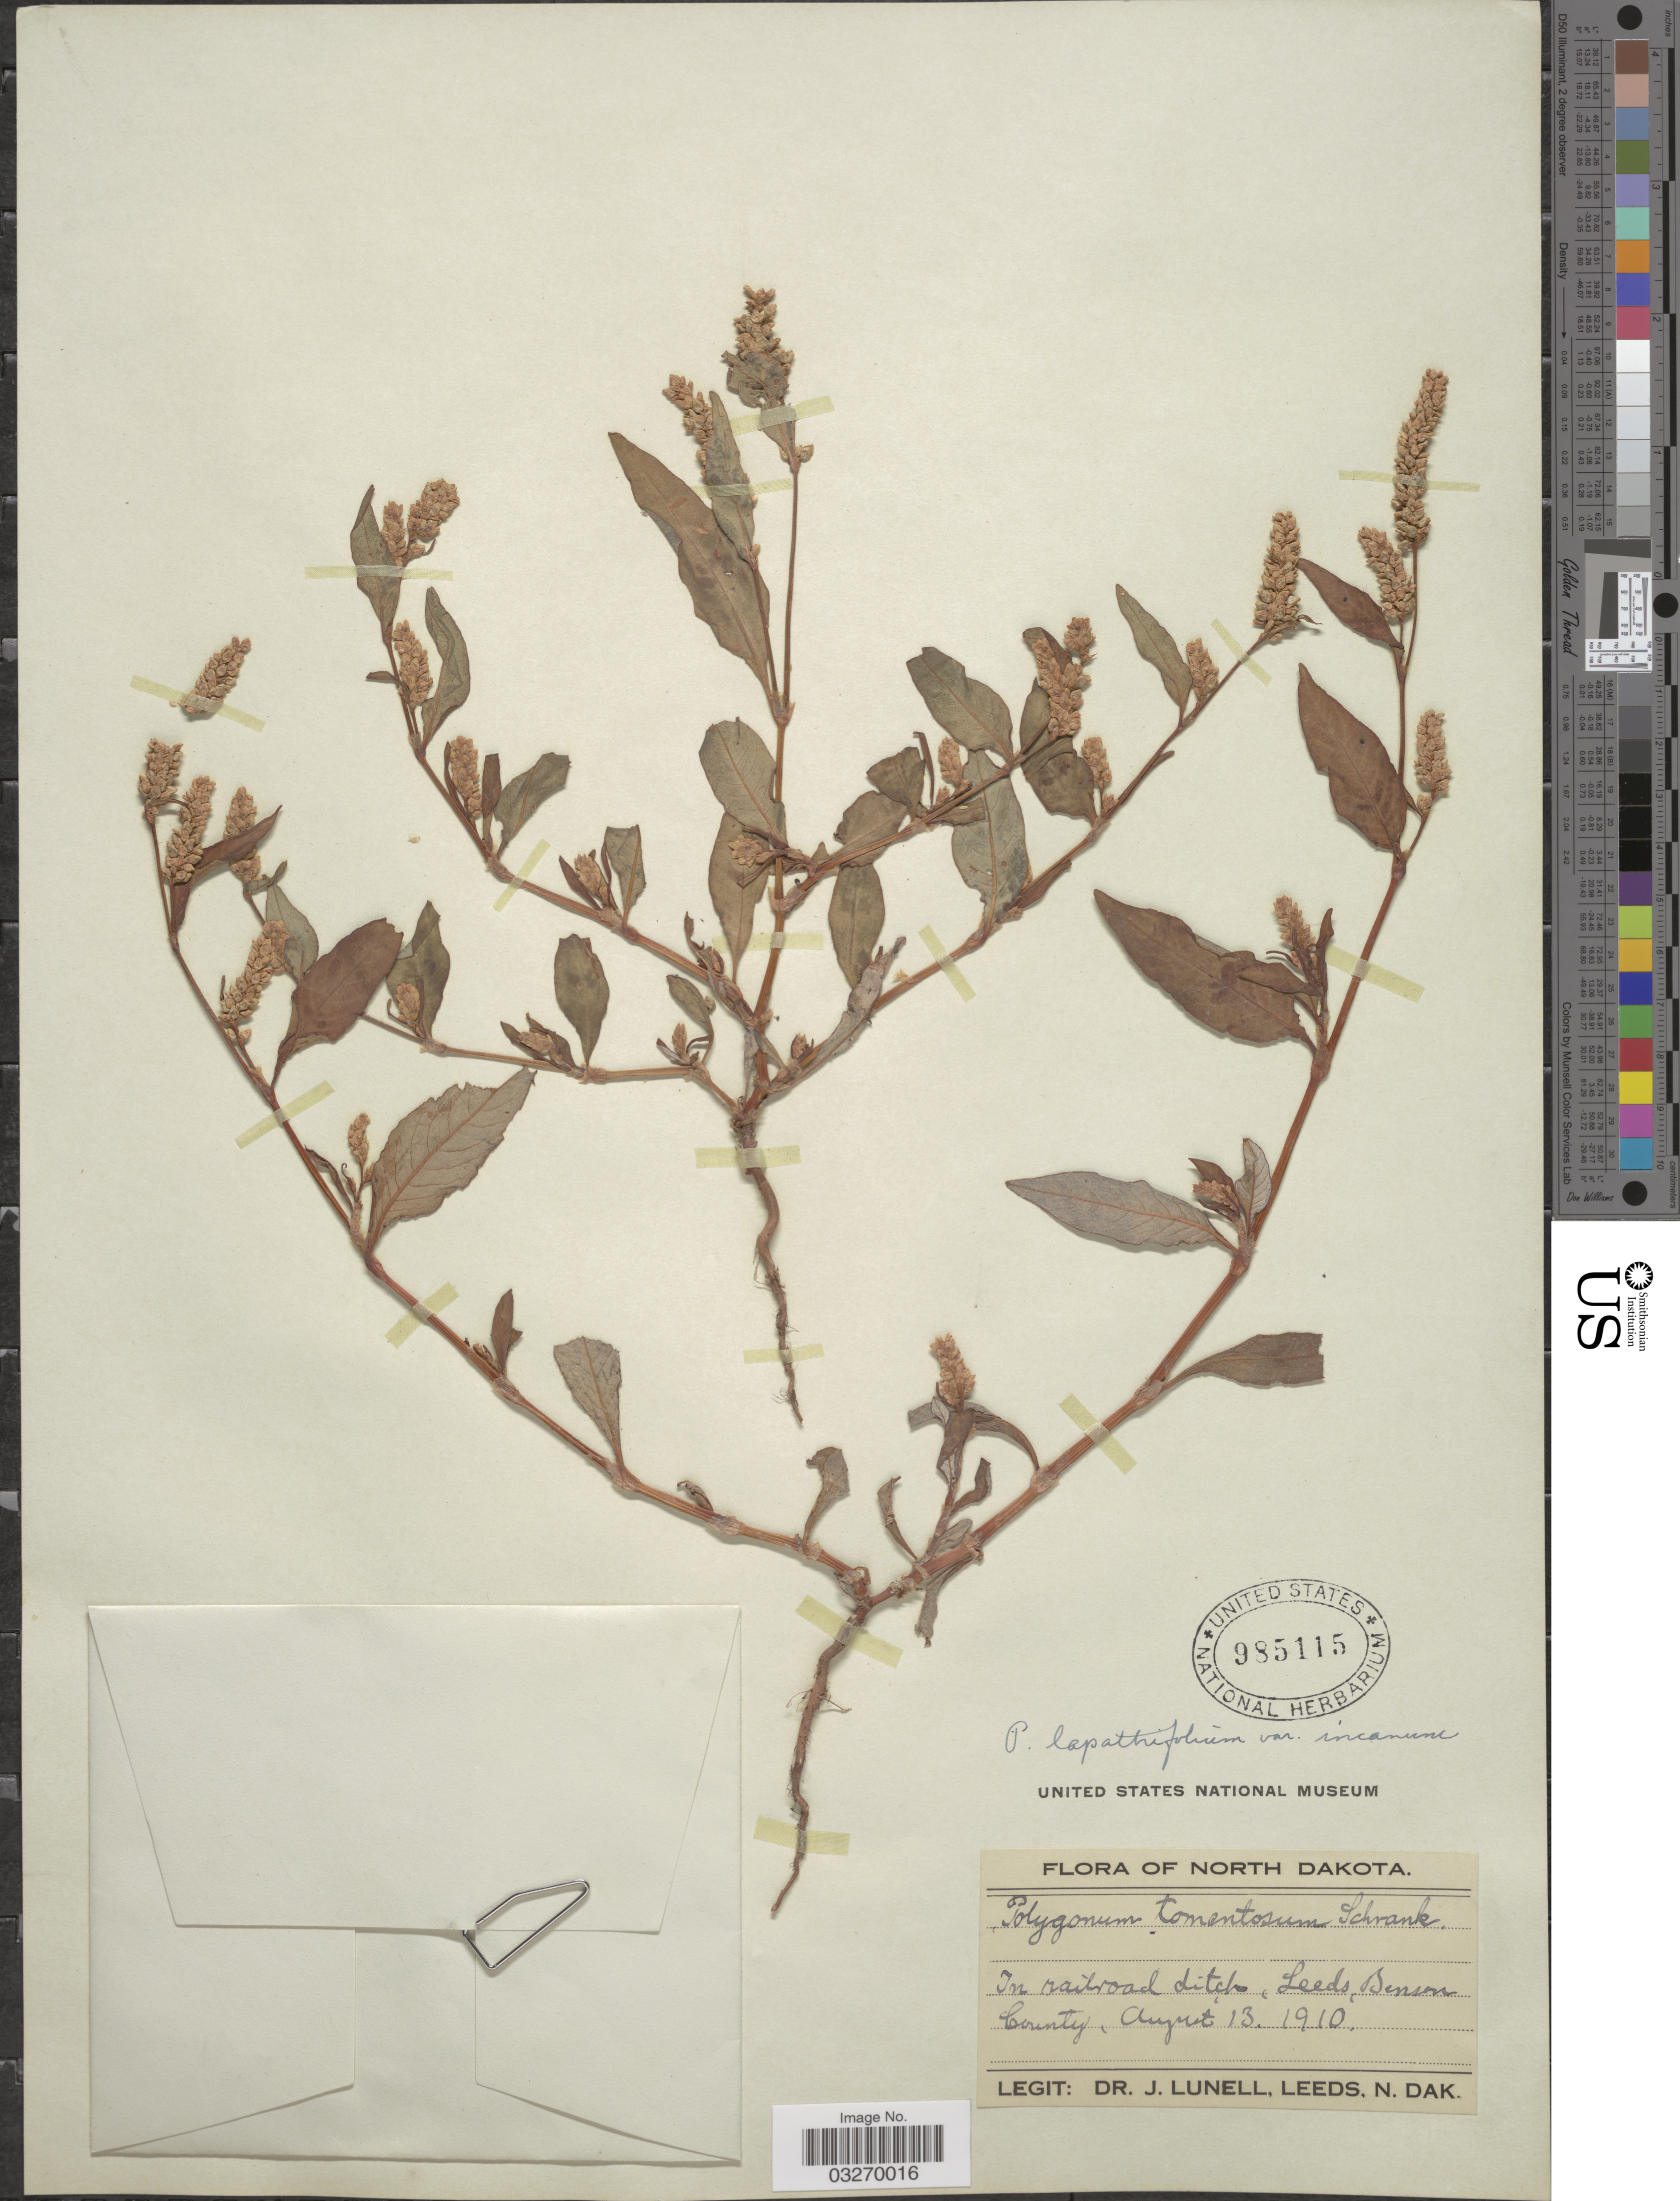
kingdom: Plantae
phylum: Tracheophyta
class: Magnoliopsida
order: Caryophyllales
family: Polygonaceae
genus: Persicaria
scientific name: Persicaria lapathifolia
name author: (L.) Delarbre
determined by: Atha, D. E.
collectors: J. Lunell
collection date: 1910-08-13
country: United States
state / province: North Dakota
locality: In railroad ditch, Leeds, Benson County.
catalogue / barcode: US 985115